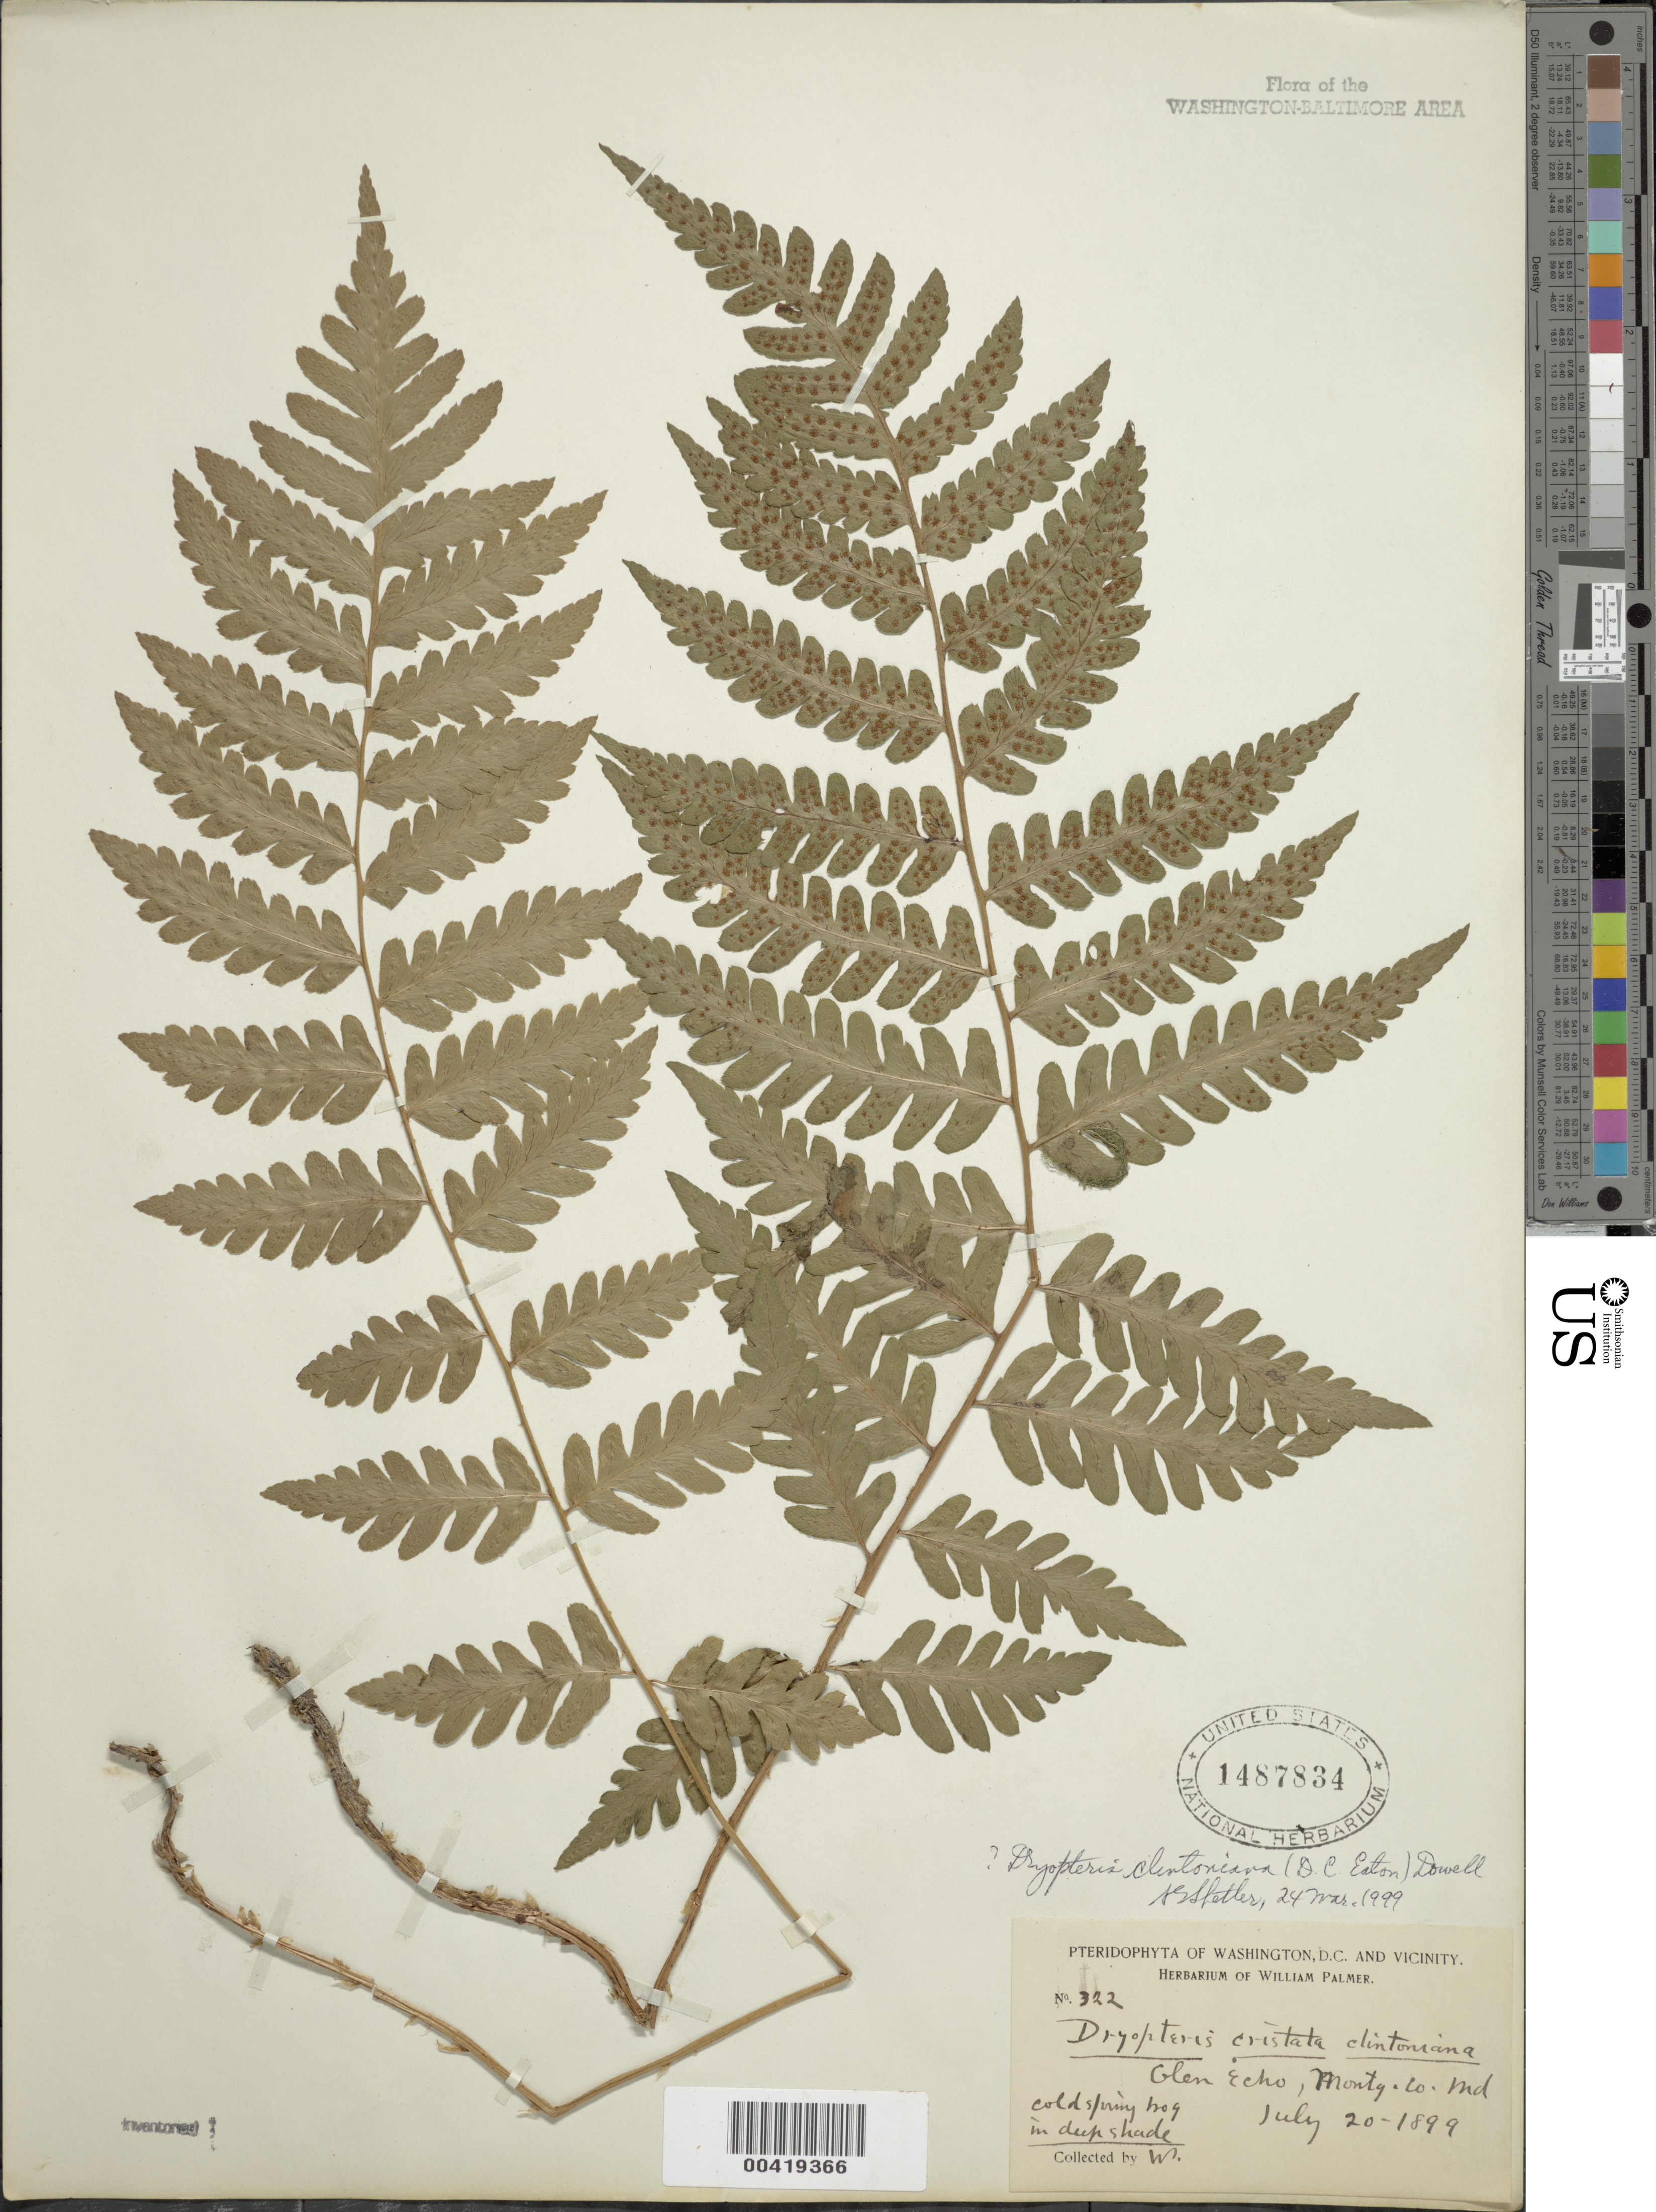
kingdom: Plantae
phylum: Tracheophyta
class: Polypodiopsida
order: Polypodiales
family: Dryopteridaceae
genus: Dryopteris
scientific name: Dryopteris clintoniana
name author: (D.C. Eaton) Dowell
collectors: W. Palmer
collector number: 322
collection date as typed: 20 Jul 1899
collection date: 1899-07-20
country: United States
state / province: Maryland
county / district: Montgomery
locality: Glen Echo C. & O. Canal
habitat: Cold spring bog in deep shade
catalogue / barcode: US 1487834